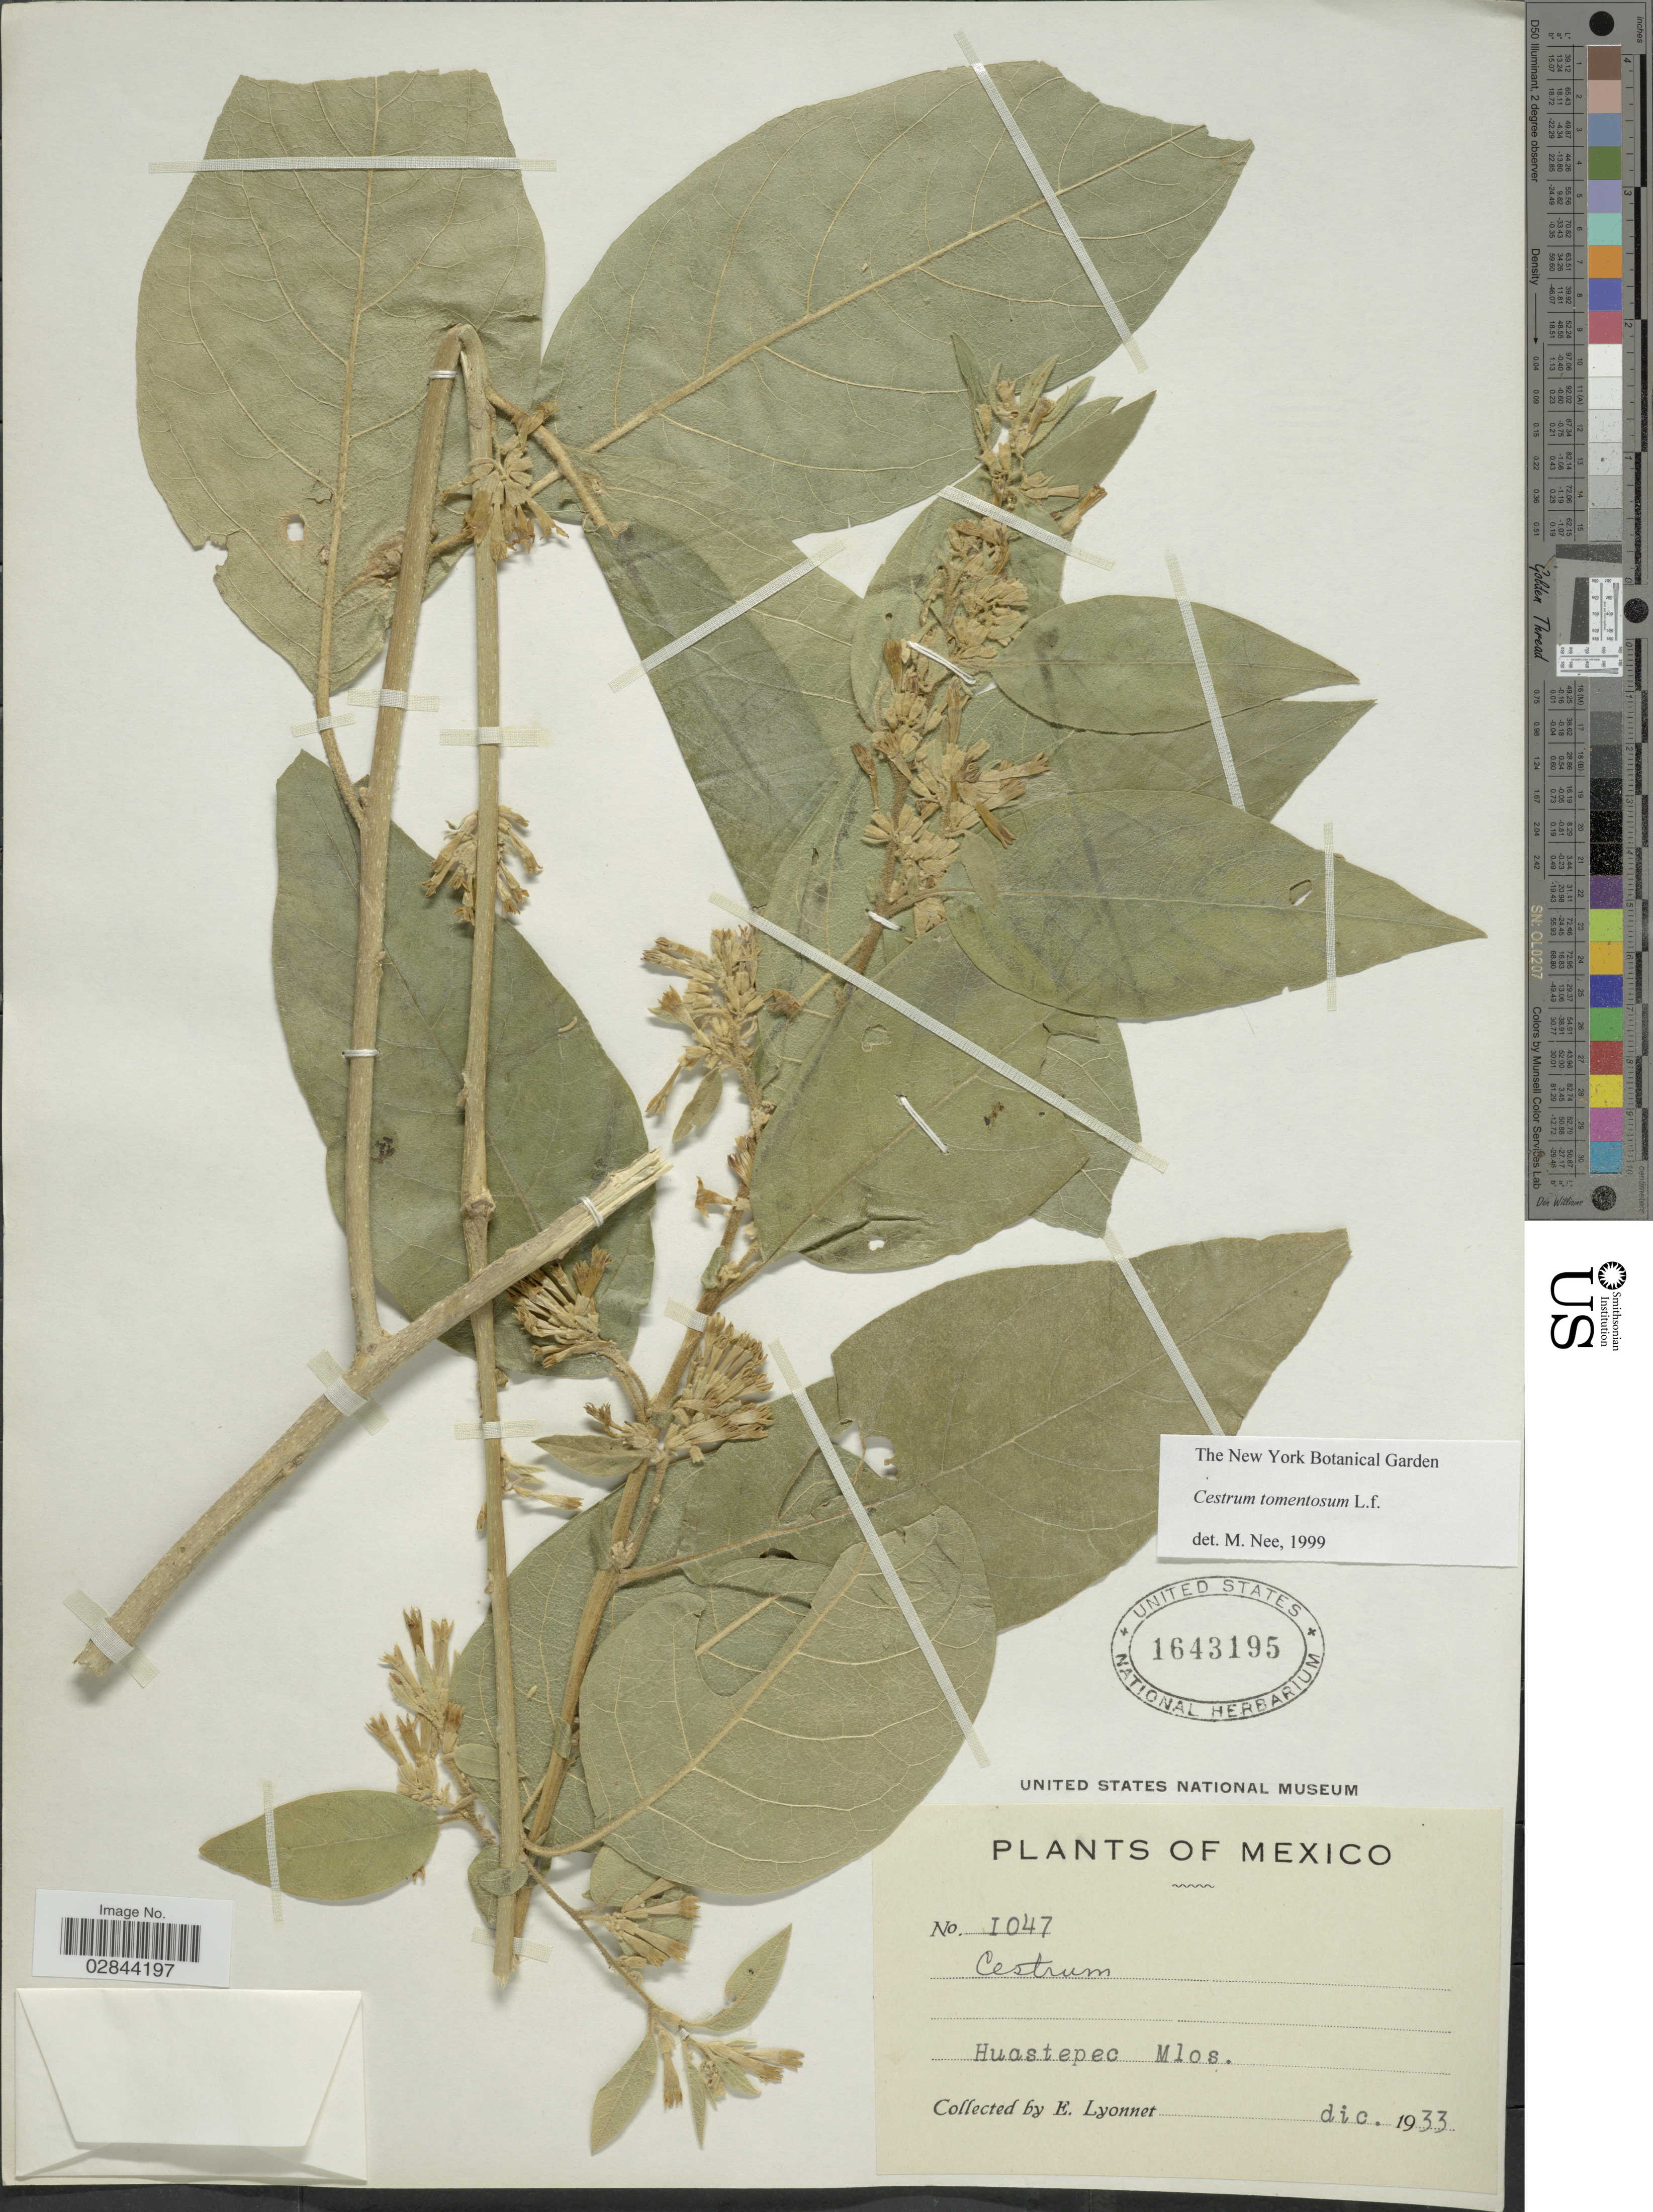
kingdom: Plantae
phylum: Tracheophyta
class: Magnoliopsida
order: Solanales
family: Solanaceae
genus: Cestrum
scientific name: Cestrum tomentosum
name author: L. f.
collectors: E. Lyonnet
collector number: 1047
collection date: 1933-12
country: Mexico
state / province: Morelos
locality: Huastepec Mlos.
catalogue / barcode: US 1643195